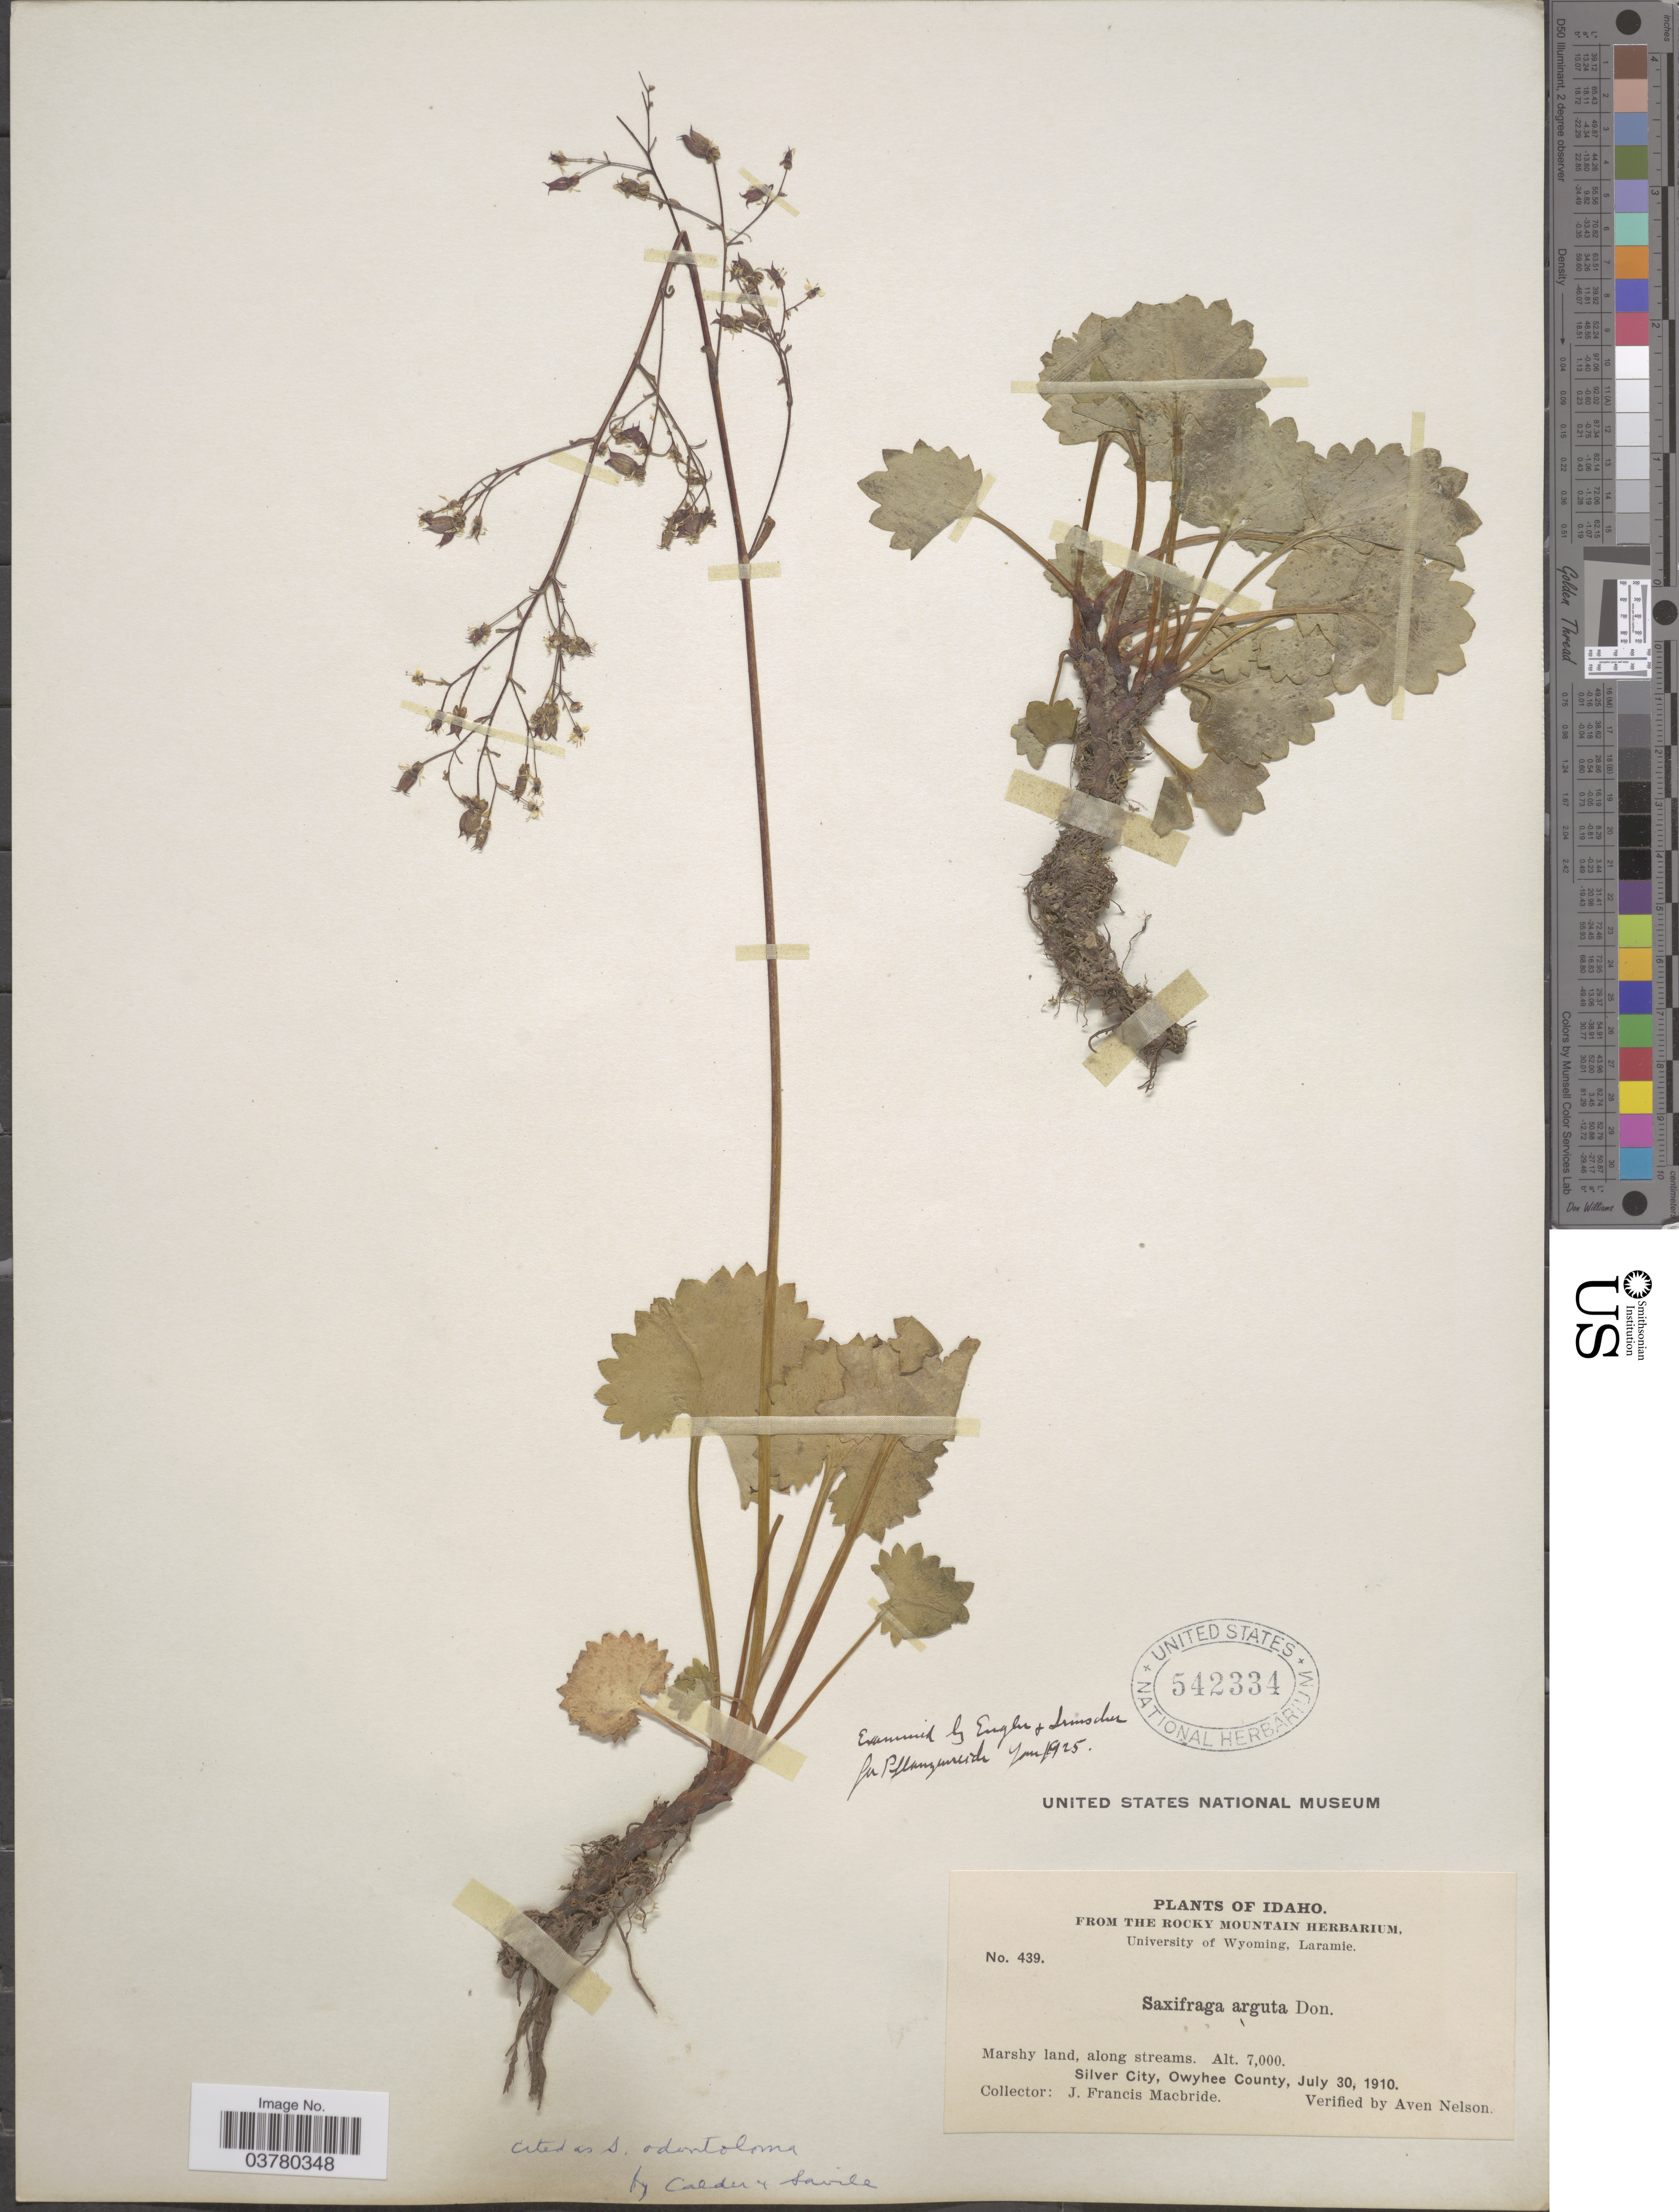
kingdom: Plantae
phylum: Tracheophyta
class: Magnoliopsida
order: Saxifragales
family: Saxifragaceae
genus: Micranthes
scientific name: Micranthes odontoloma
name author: (Piper) A. Heller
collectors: J. F. Macbride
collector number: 439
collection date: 1910-07-30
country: United States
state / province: Idaho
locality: Silver City, Owyhee County.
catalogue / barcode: US 542334